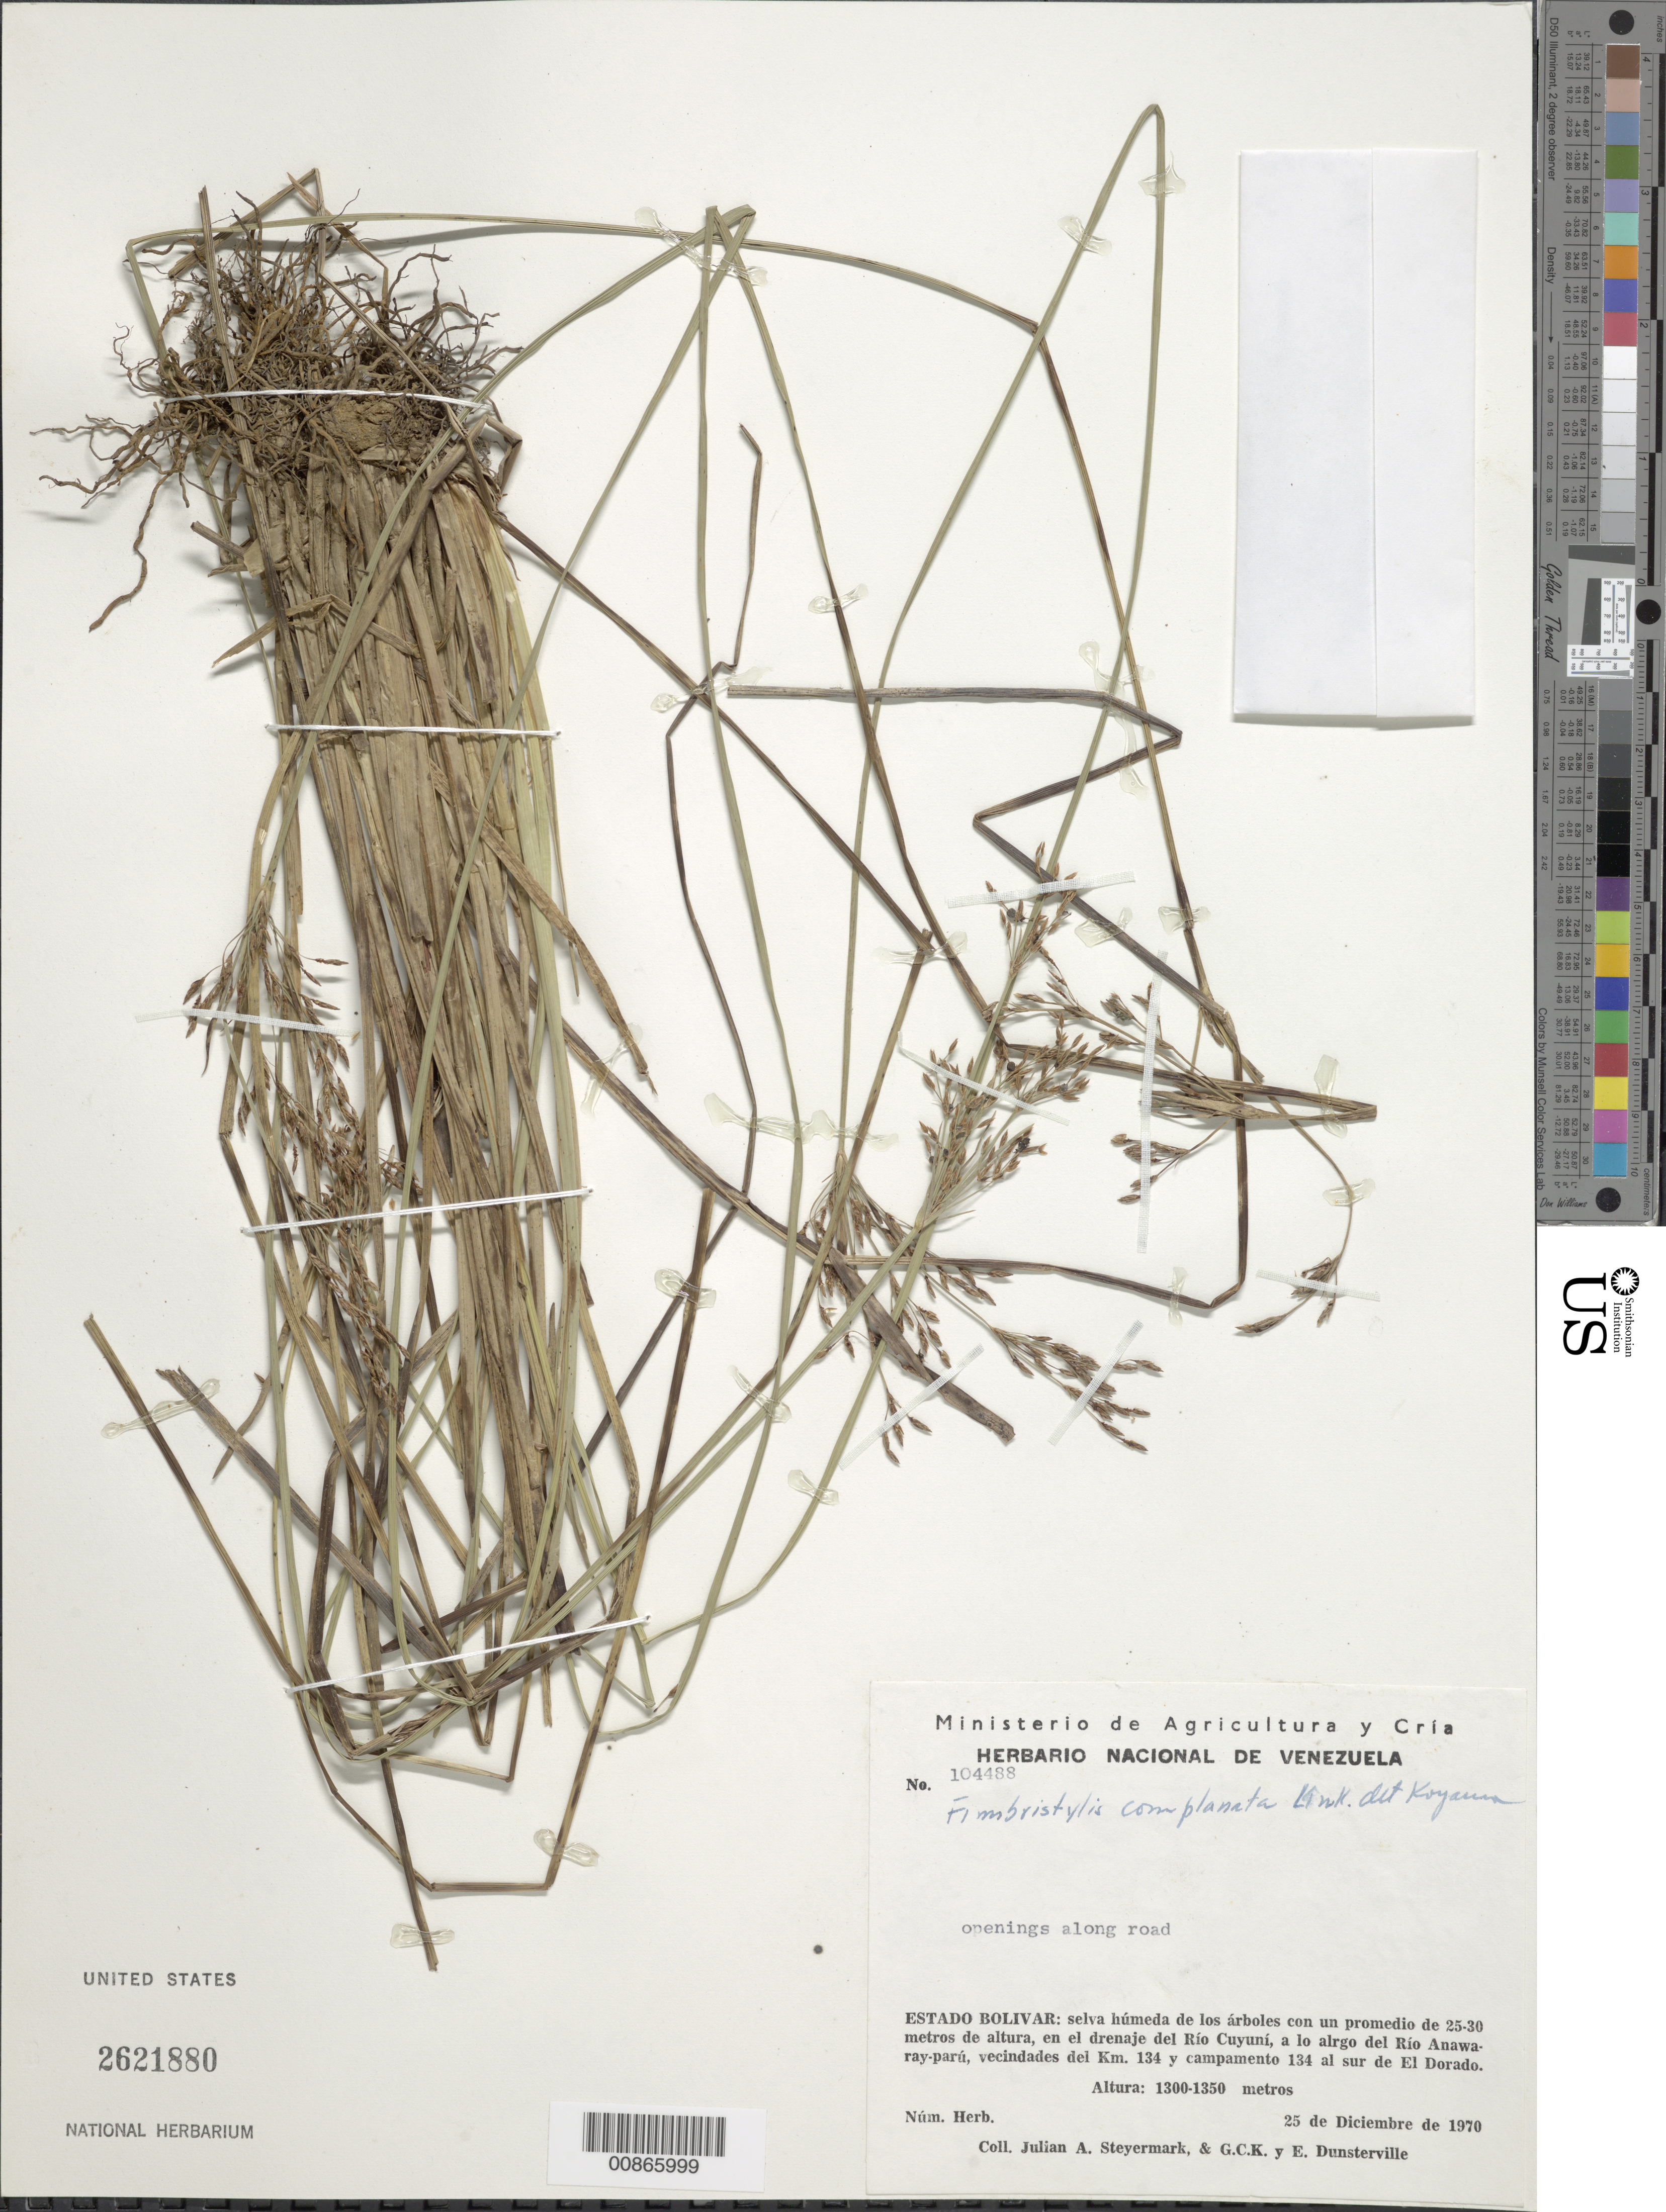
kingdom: Plantae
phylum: Tracheophyta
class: Liliopsida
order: Poales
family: Cyperaceae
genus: Fimbristylis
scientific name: Fimbristylis complanata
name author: (Retz.) Link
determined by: Koyama, Tetsuo M.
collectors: J. Steyermark, G. C. K. Dunsterville & E. Dunsterville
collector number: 104488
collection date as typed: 25-Dec-70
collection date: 1970-12-25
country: Venezuela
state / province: Bolívar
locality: Río Cuyuní drainage, Río Anawaray-parú, vic. del km. 134 y campamento 134 S of El Dorado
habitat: Selva húmeda de los arboles con un promedio de 25-30m de alt, drenaje del rio; openings along road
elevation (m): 1300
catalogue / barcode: US 2621880